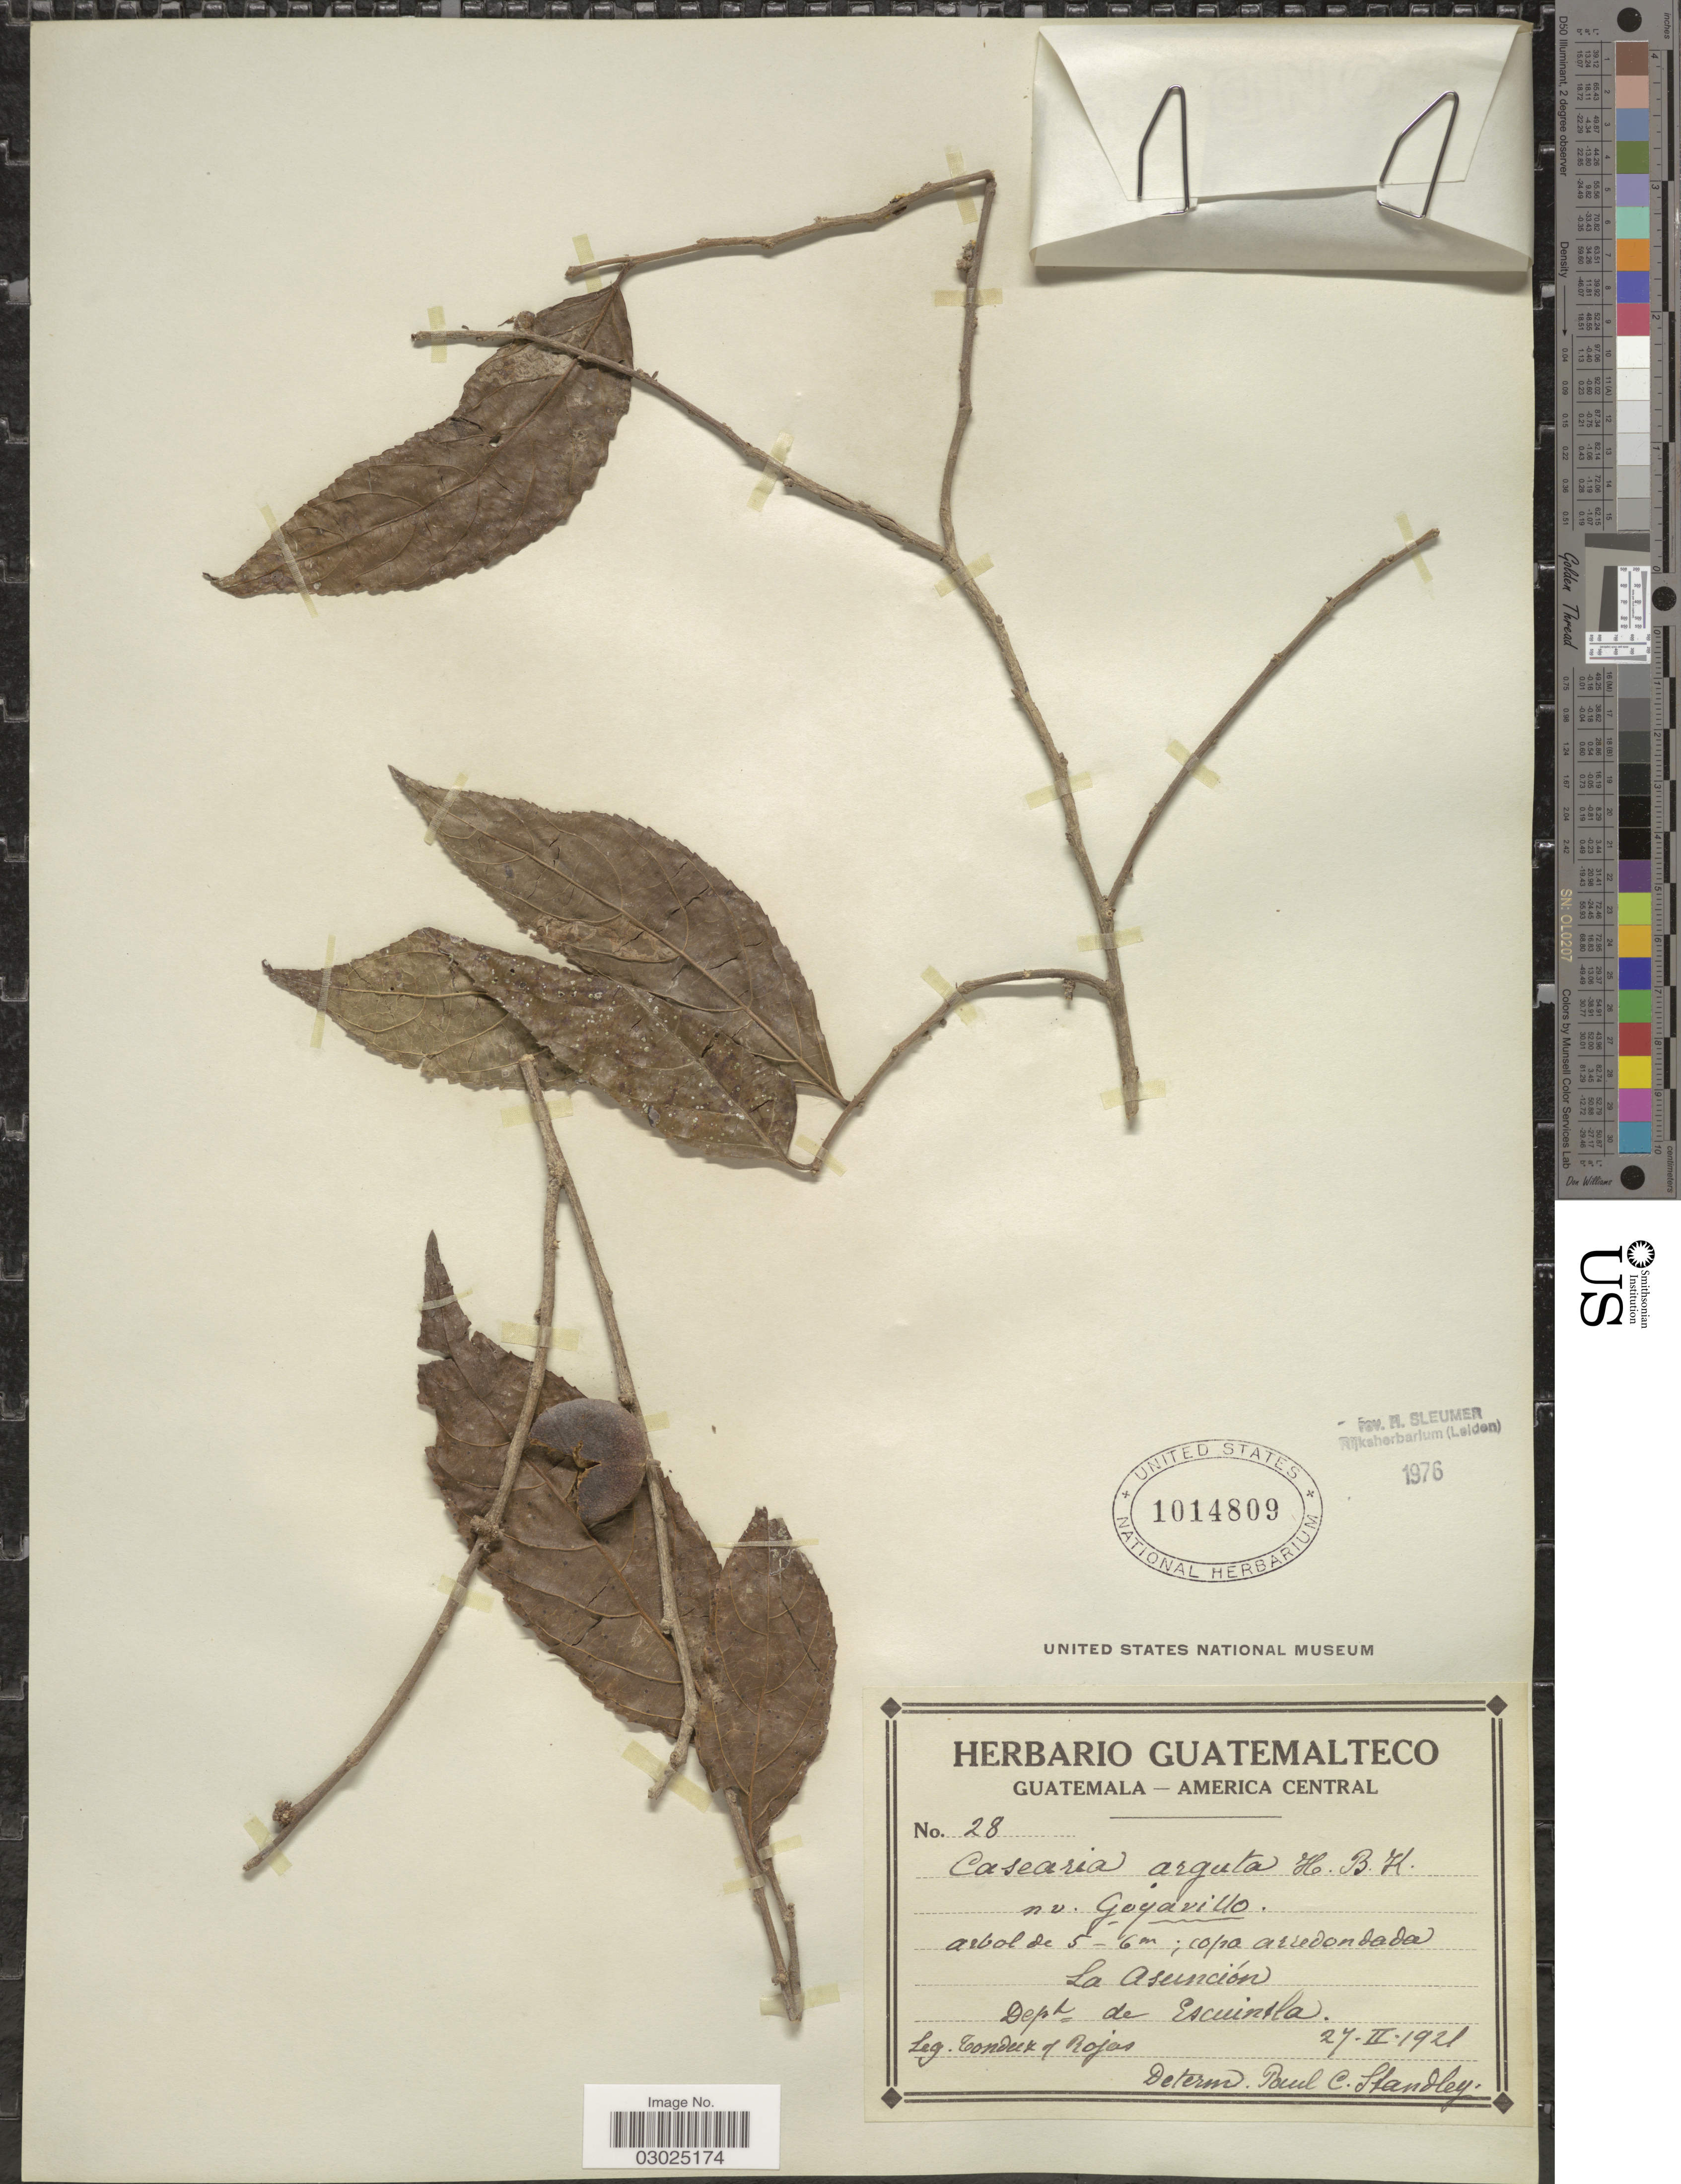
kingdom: Plantae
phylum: Tracheophyta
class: Magnoliopsida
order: Malpighiales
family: Salicaceae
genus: Casearia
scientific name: Casearia arguta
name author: Kunth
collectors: Tonduz & Rojas, --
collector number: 28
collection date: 1921-02-27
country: Guatemala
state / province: Escuintla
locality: La Asunción. Dept. de Escuintla.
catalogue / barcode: US 1014809